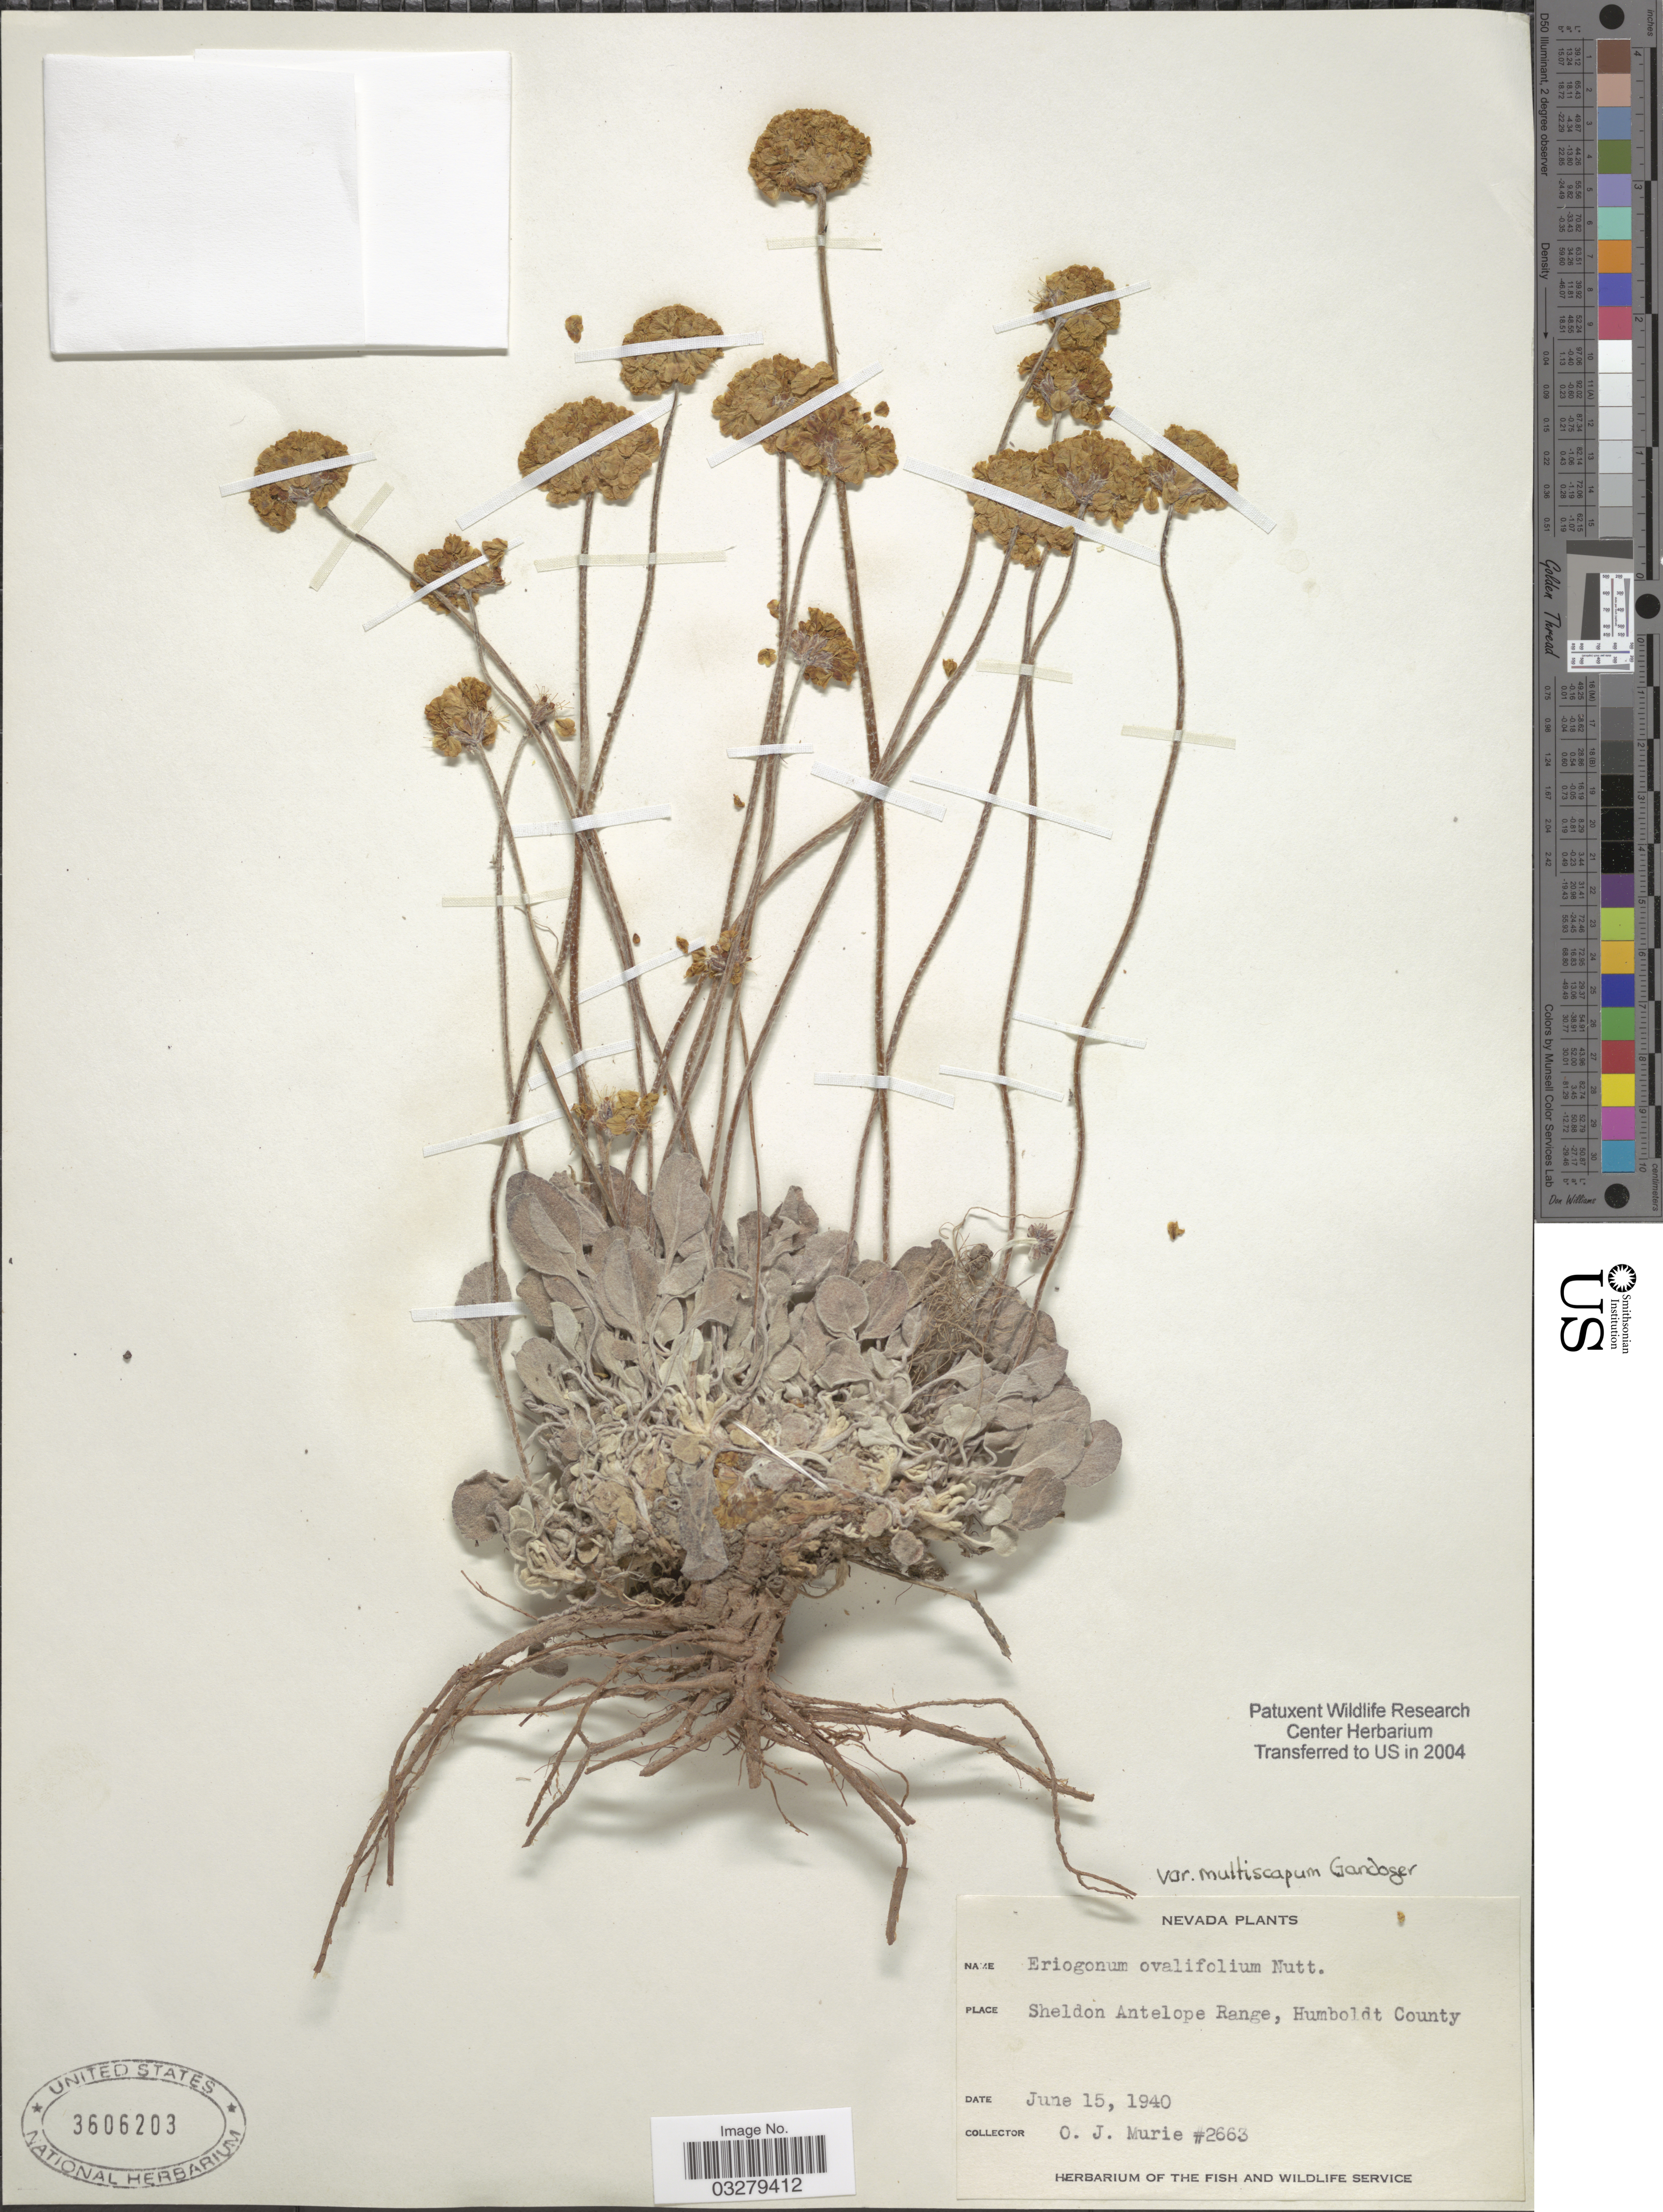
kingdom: Plantae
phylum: Tracheophyta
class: Magnoliopsida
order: Caryophyllales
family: Polygonaceae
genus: Eriogonum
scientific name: Eriogonum ovalifolium var. multiscapum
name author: Gand.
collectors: O. Murie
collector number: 2663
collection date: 1940-06-15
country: United States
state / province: Nevada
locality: Sheldon Antelope Range, Humboldt County.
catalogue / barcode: US 3606203